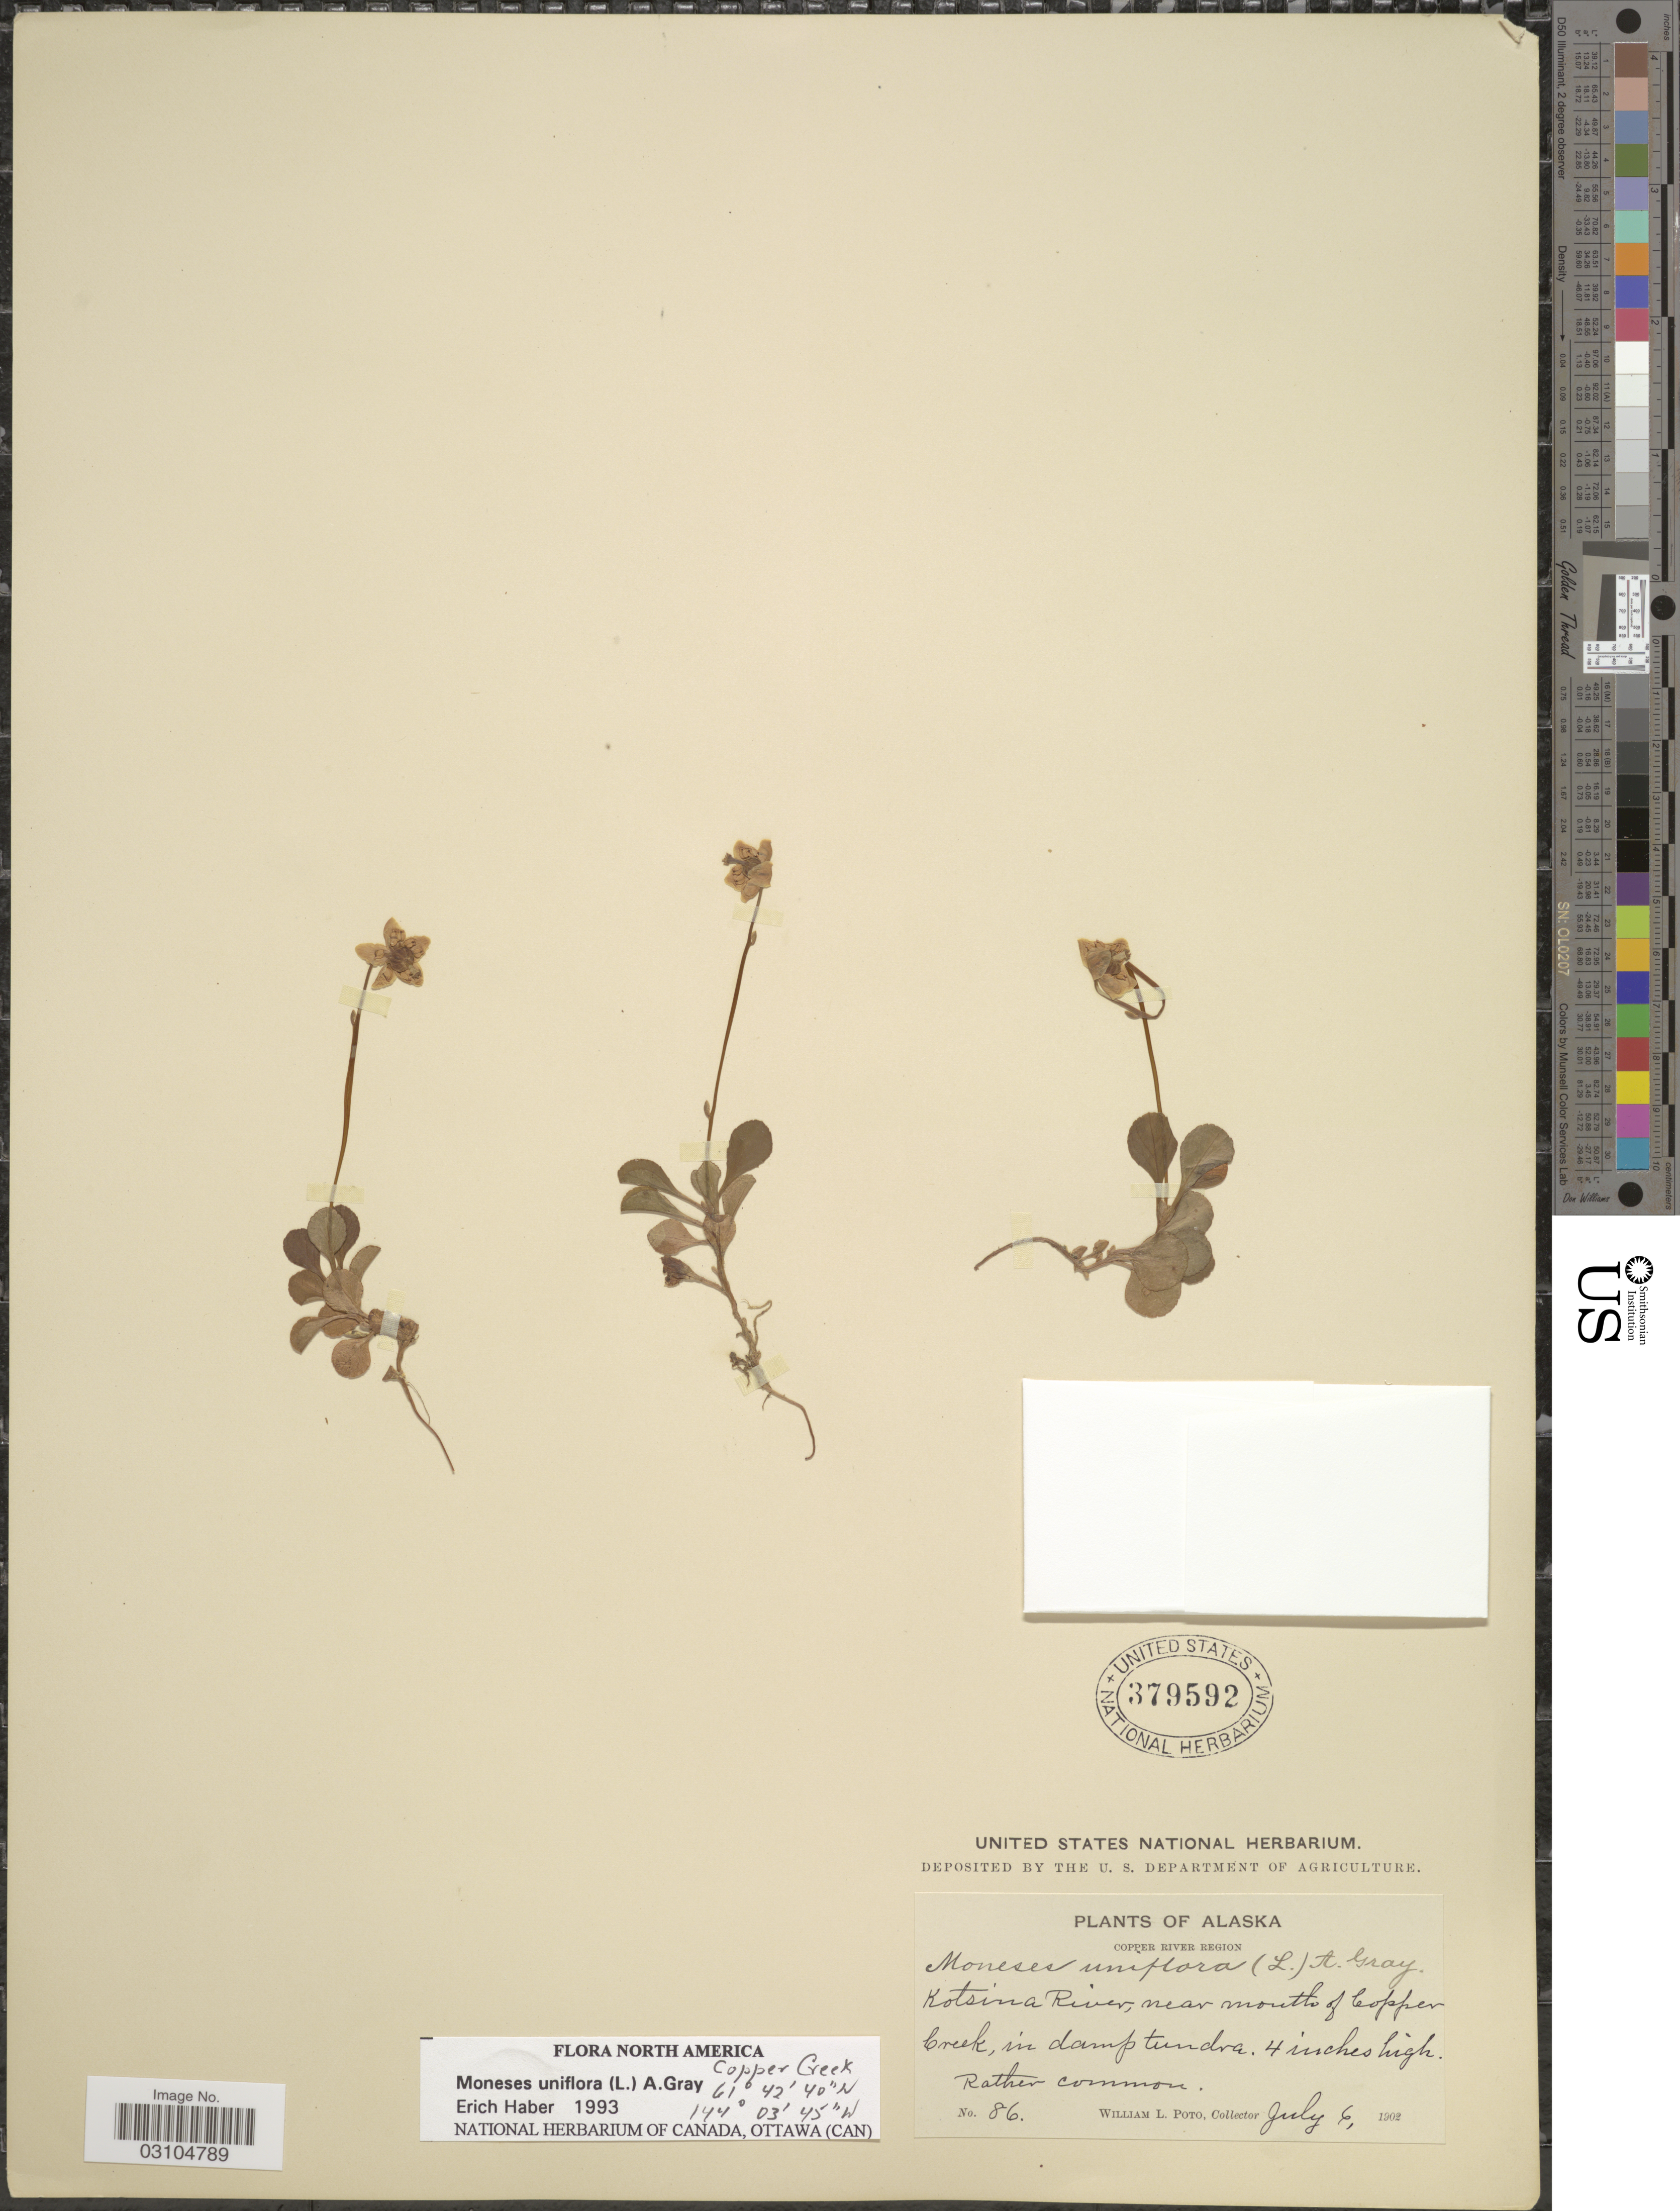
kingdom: Plantae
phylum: Tracheophyta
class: Magnoliopsida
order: Ericales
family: Ericaceae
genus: Moneses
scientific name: Moneses uniflora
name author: (L.) A. Gray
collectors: W. Poto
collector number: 86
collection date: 1902-07-06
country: United States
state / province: Alaska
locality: Copper River Region. Kotsina River, near mouth of Copper Creek, in damp tundra.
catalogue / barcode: US 379592